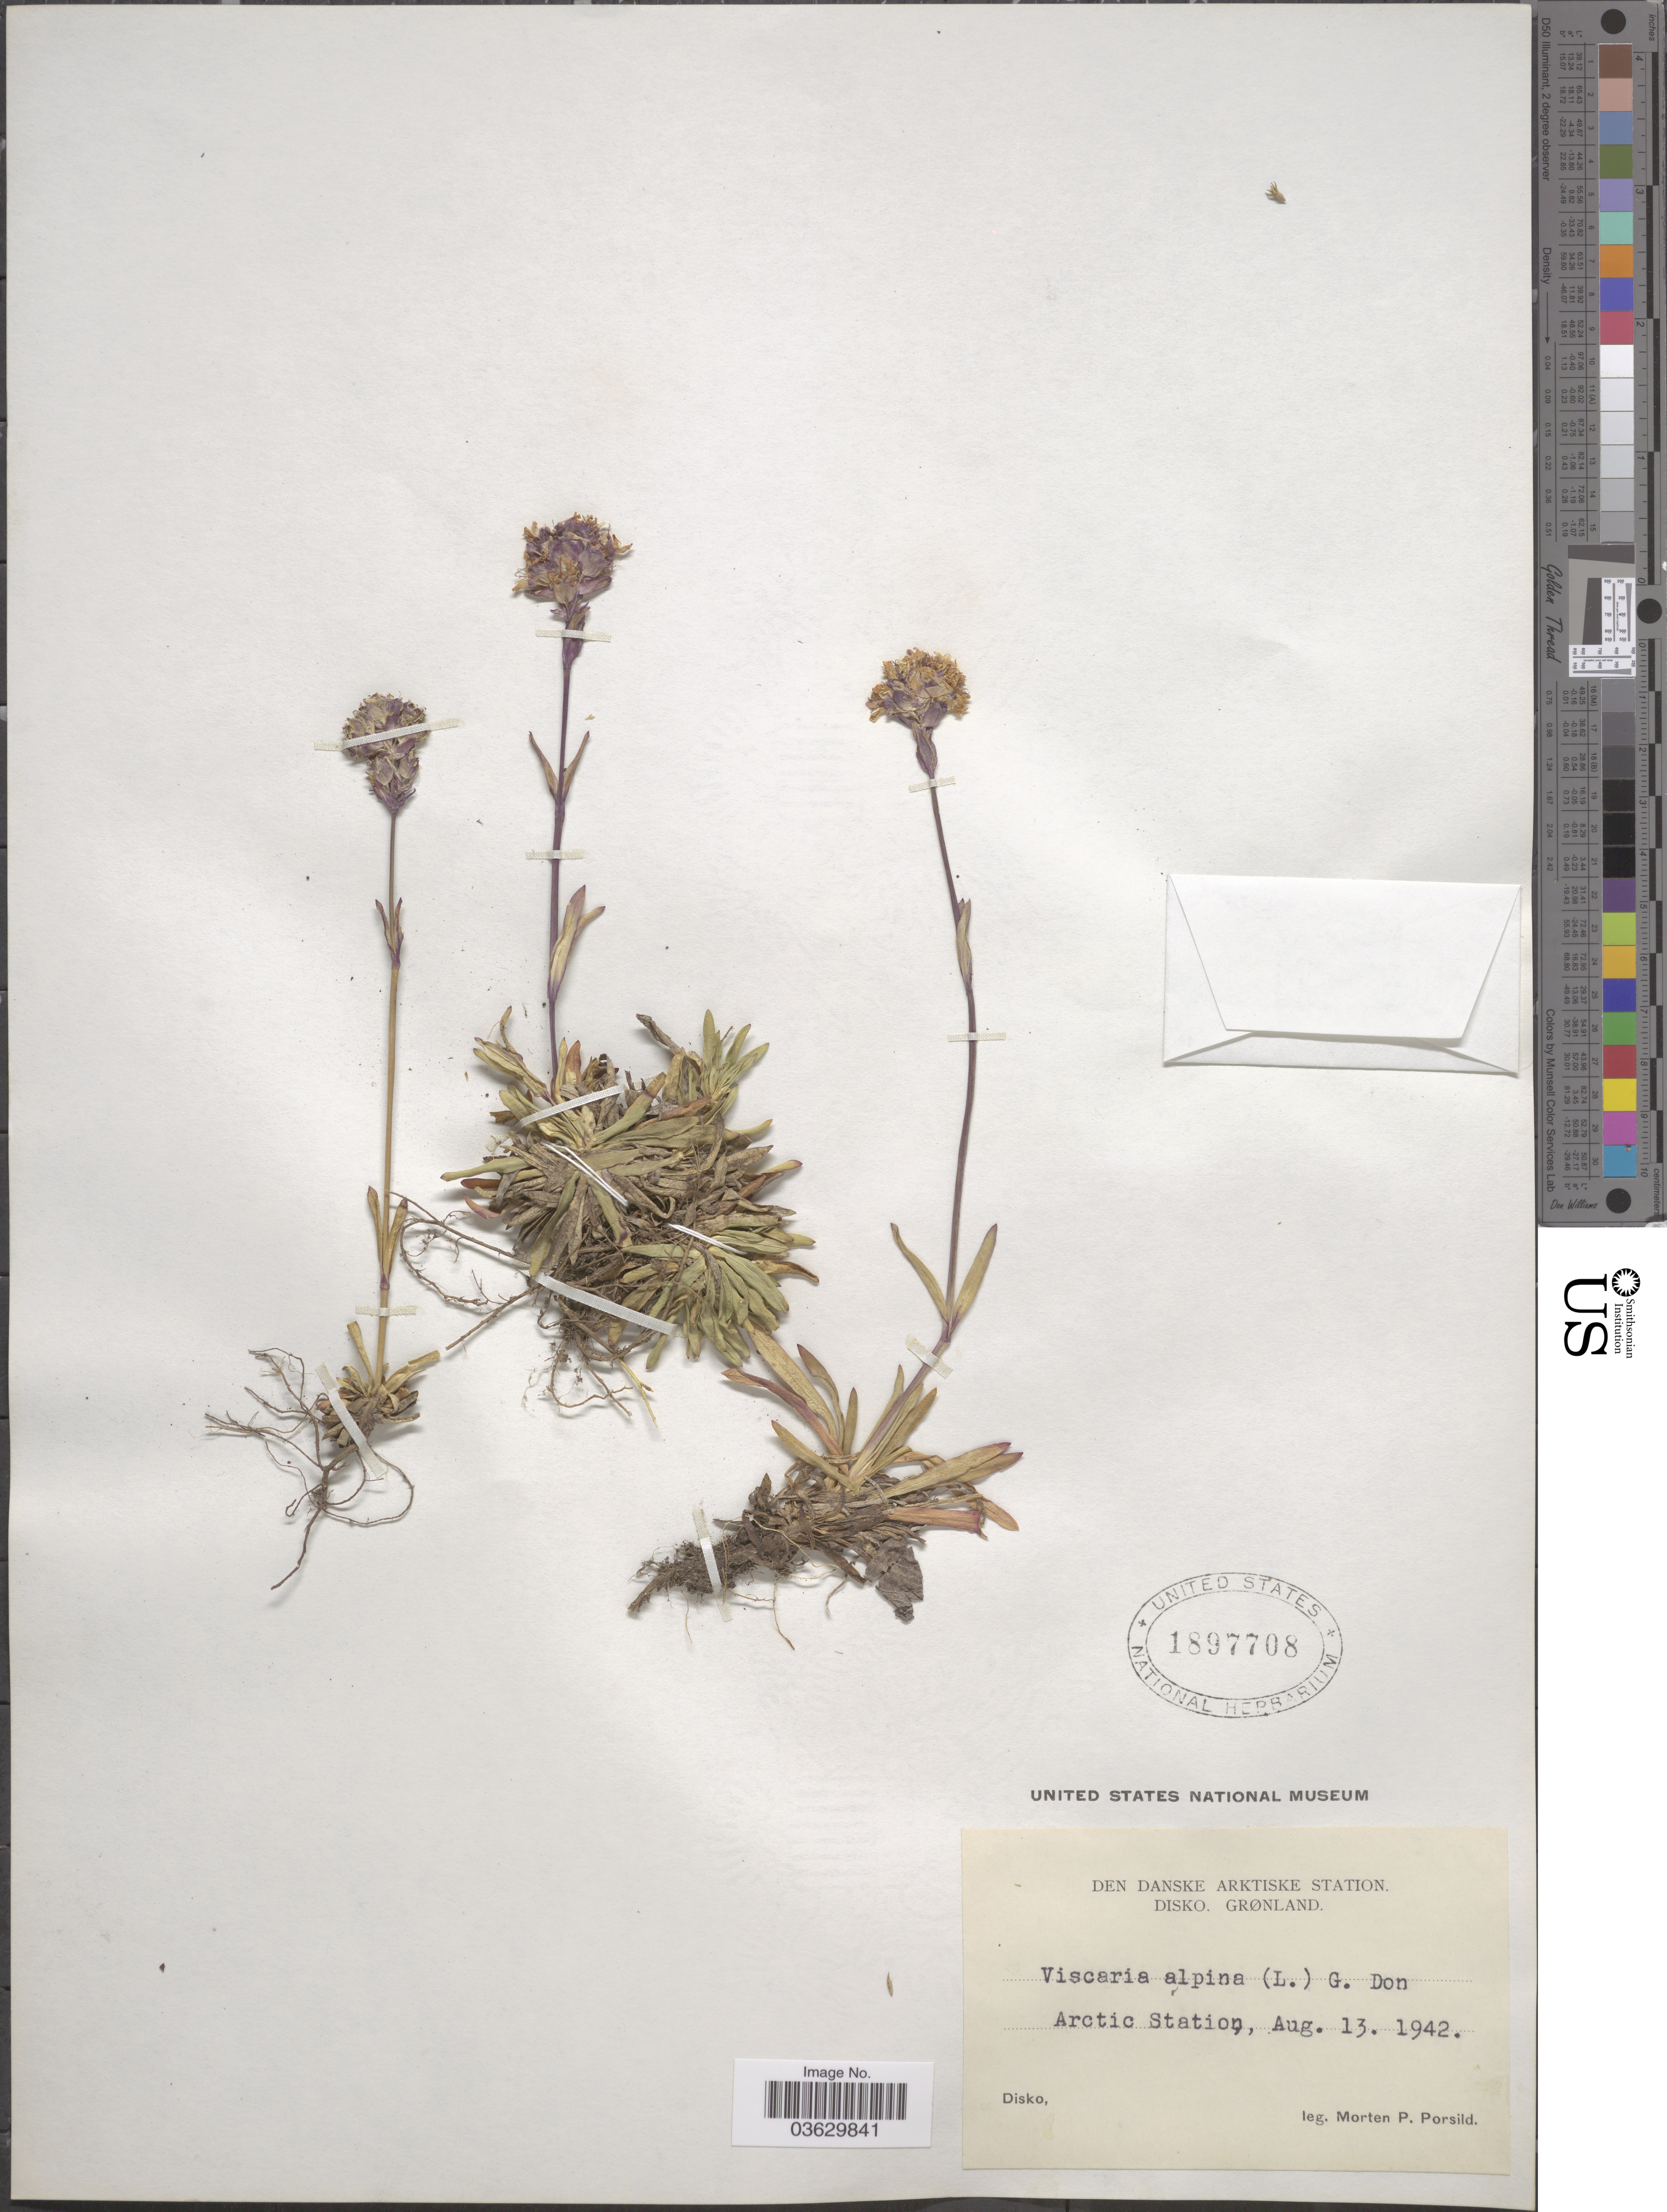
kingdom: Plantae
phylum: Tracheophyta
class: Magnoliopsida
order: Caryophyllales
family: Caryophyllaceae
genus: Viscaria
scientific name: Viscaria alpina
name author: (L.) G. Don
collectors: M. P. Porsild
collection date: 1942-08-13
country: Greenland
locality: Den Danske Arktiske Station. Disko. Grønland. Arctic Station. Disko.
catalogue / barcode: US 1897708